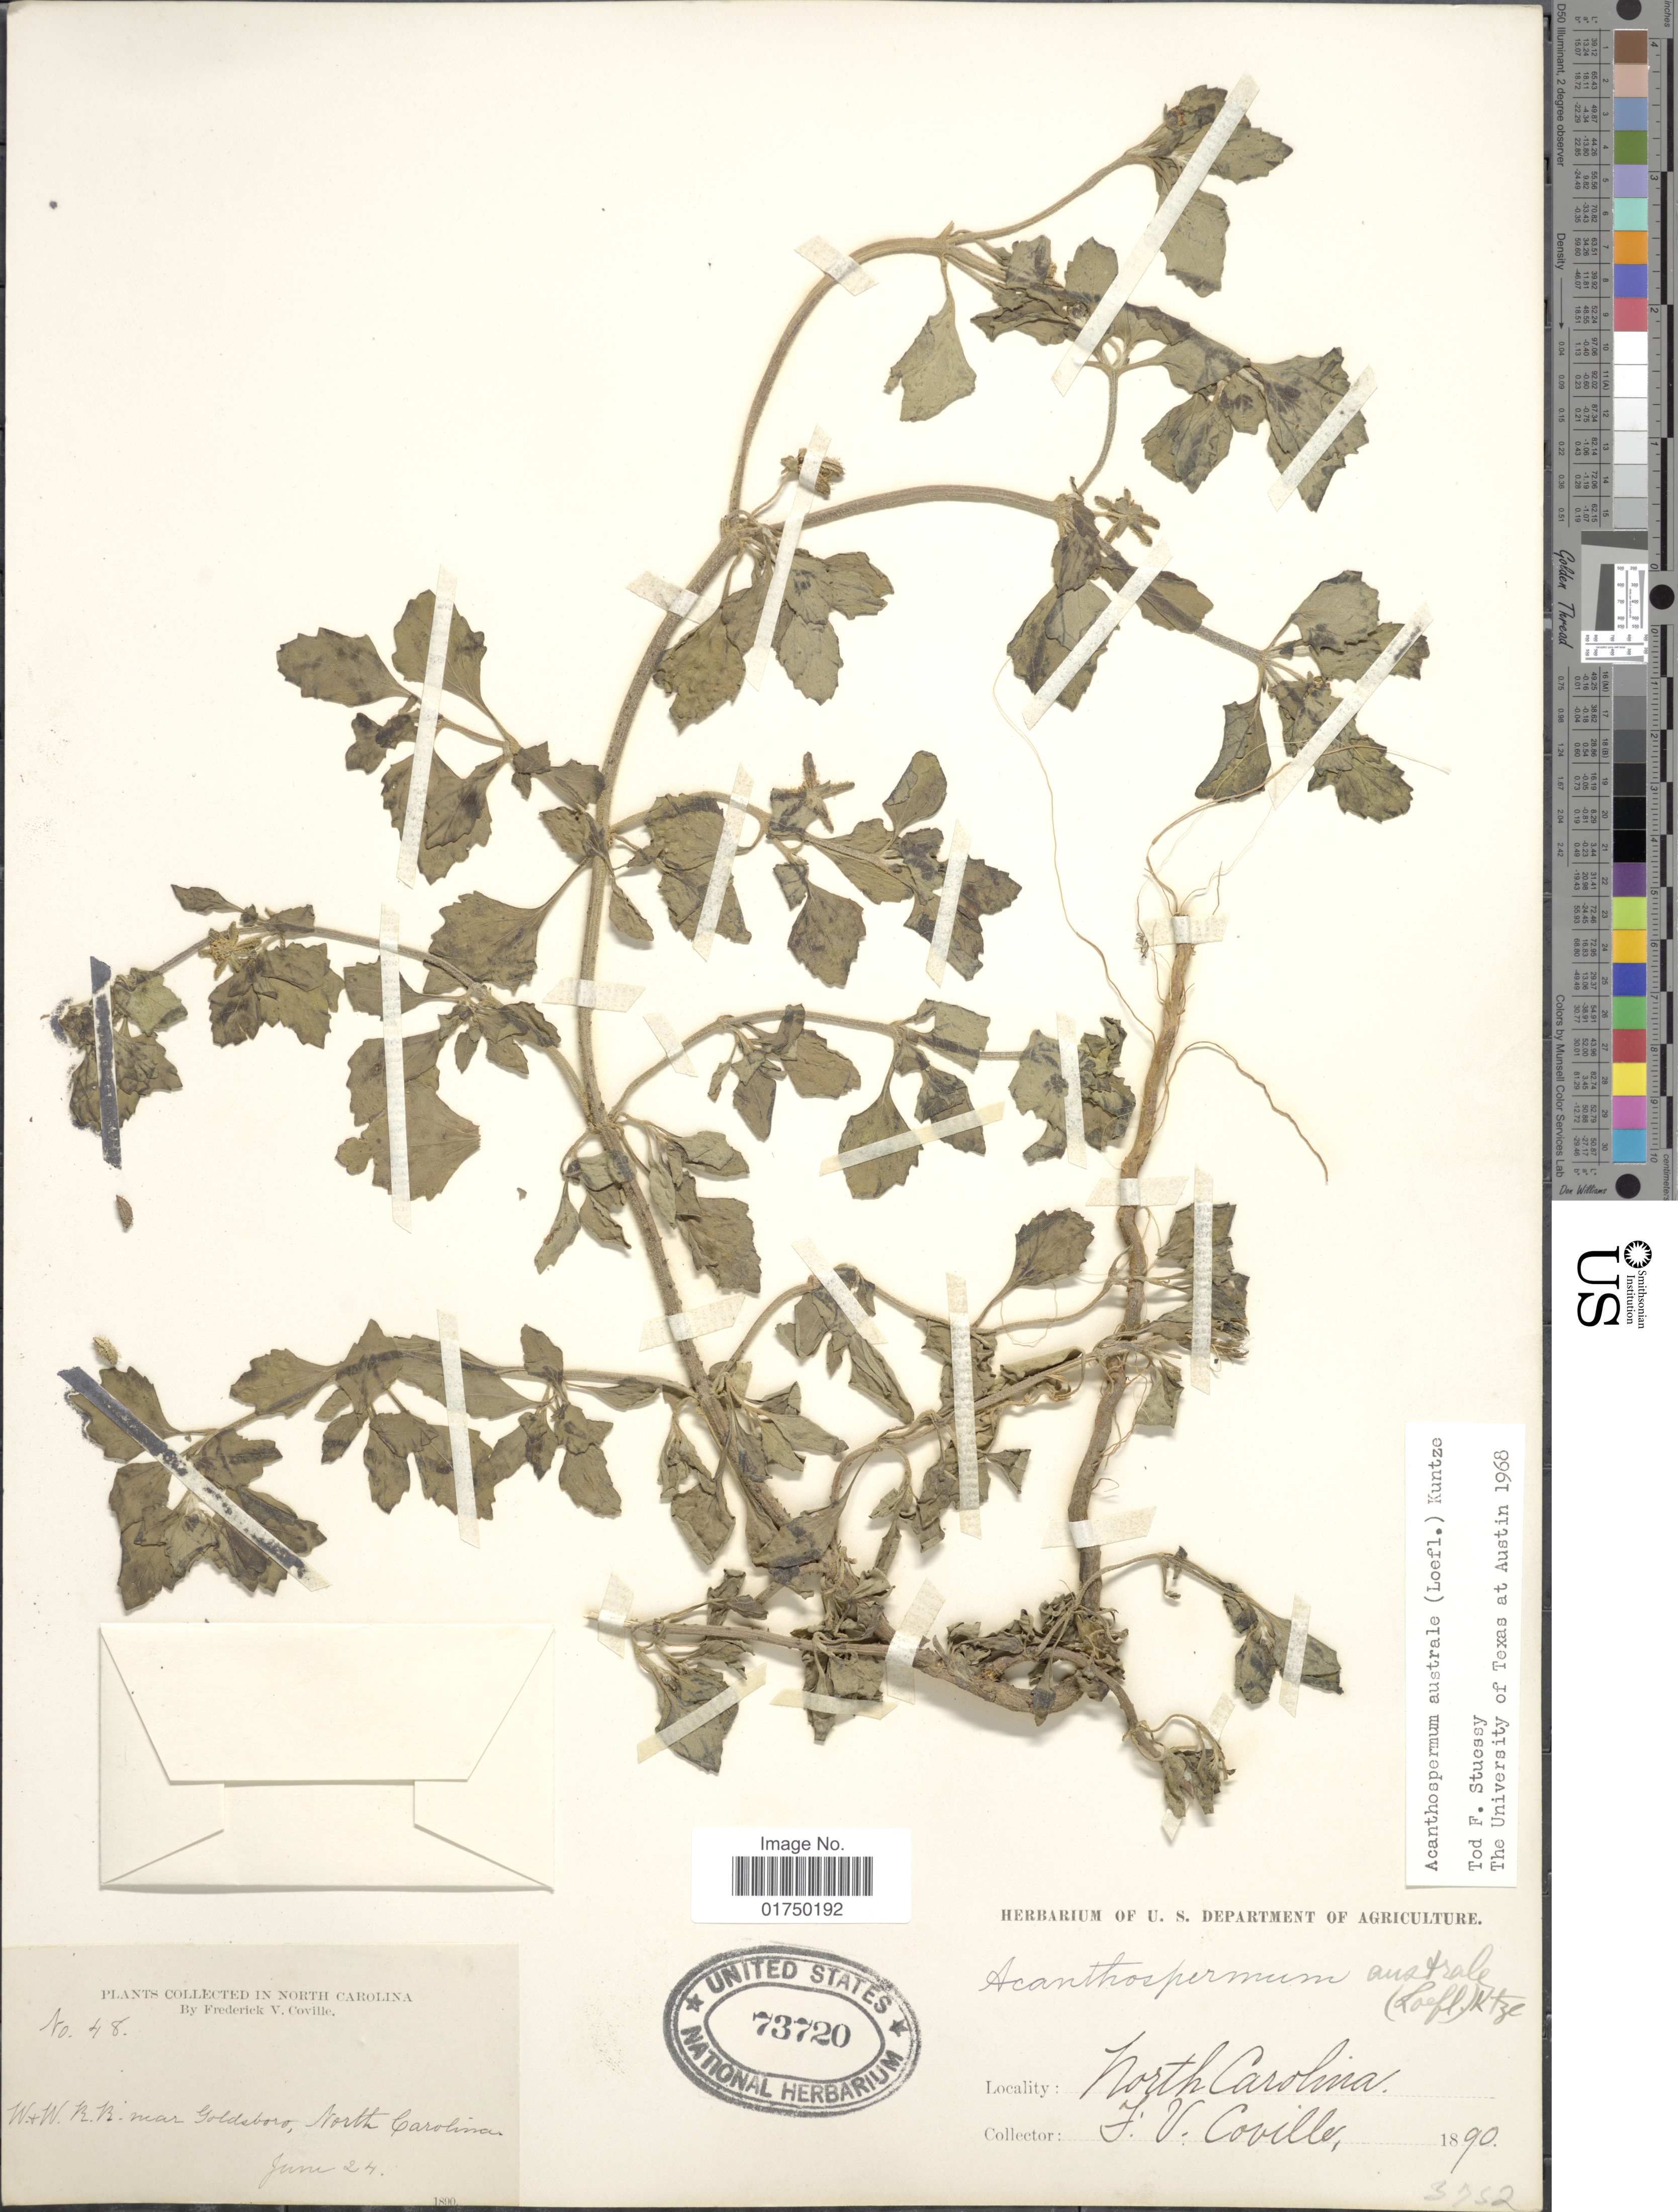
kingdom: Plantae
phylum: Tracheophyta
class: Magnoliopsida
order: Asterales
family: Asteraceae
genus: Acanthospermum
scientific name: Acanthospermum australe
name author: (Loefl.) Kuntze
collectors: F. V. Coville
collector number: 48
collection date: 1890-06-24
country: United States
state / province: North Carolina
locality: W+W, R.R. near Goldsboro, North Carolina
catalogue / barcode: US 73720